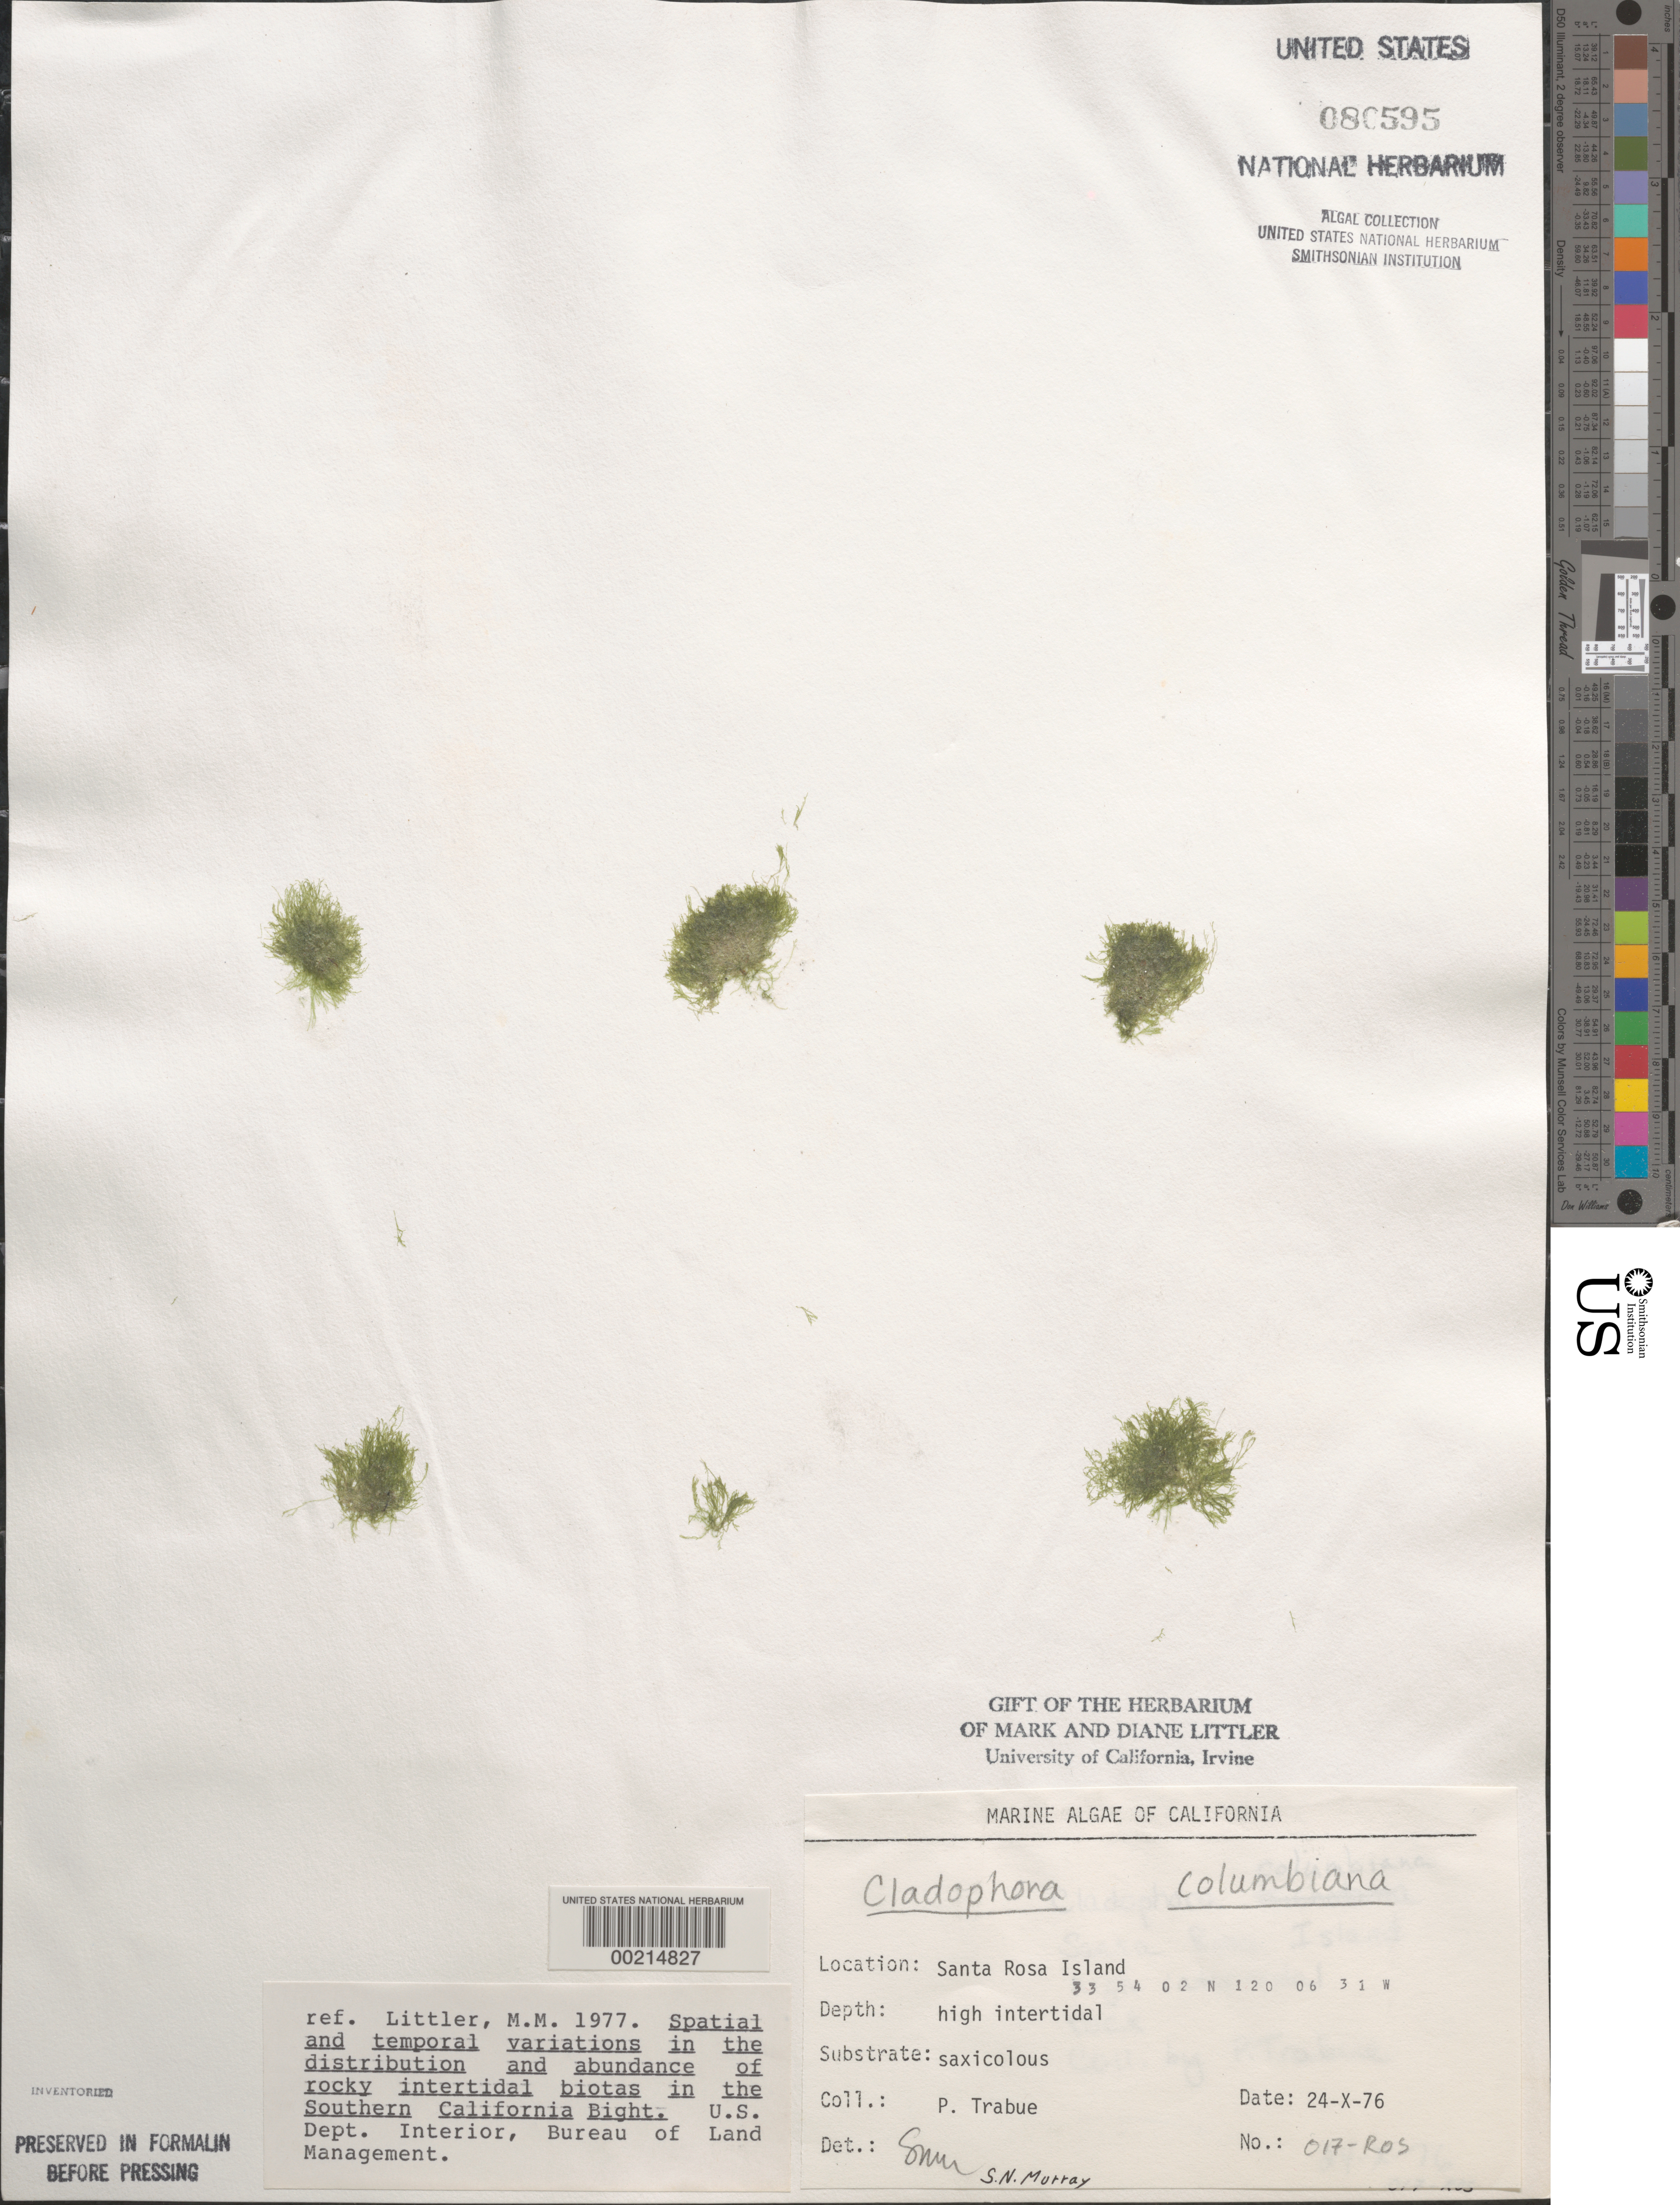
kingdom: Plantae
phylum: Chlorophyta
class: Ulvophyceae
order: Cladophorales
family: Cladophoraceae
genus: Cladophora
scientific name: Cladophora columbiana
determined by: Murray, S. N.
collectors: P. J. Trabue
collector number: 017-ros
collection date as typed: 24 Oct 1976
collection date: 1976-10-24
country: United States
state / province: California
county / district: Santa Barbara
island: Santa Rosa Island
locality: Johnson's Lee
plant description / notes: BLM-SOCALBIGHT Rocky Intertidal Survey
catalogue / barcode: US 80595